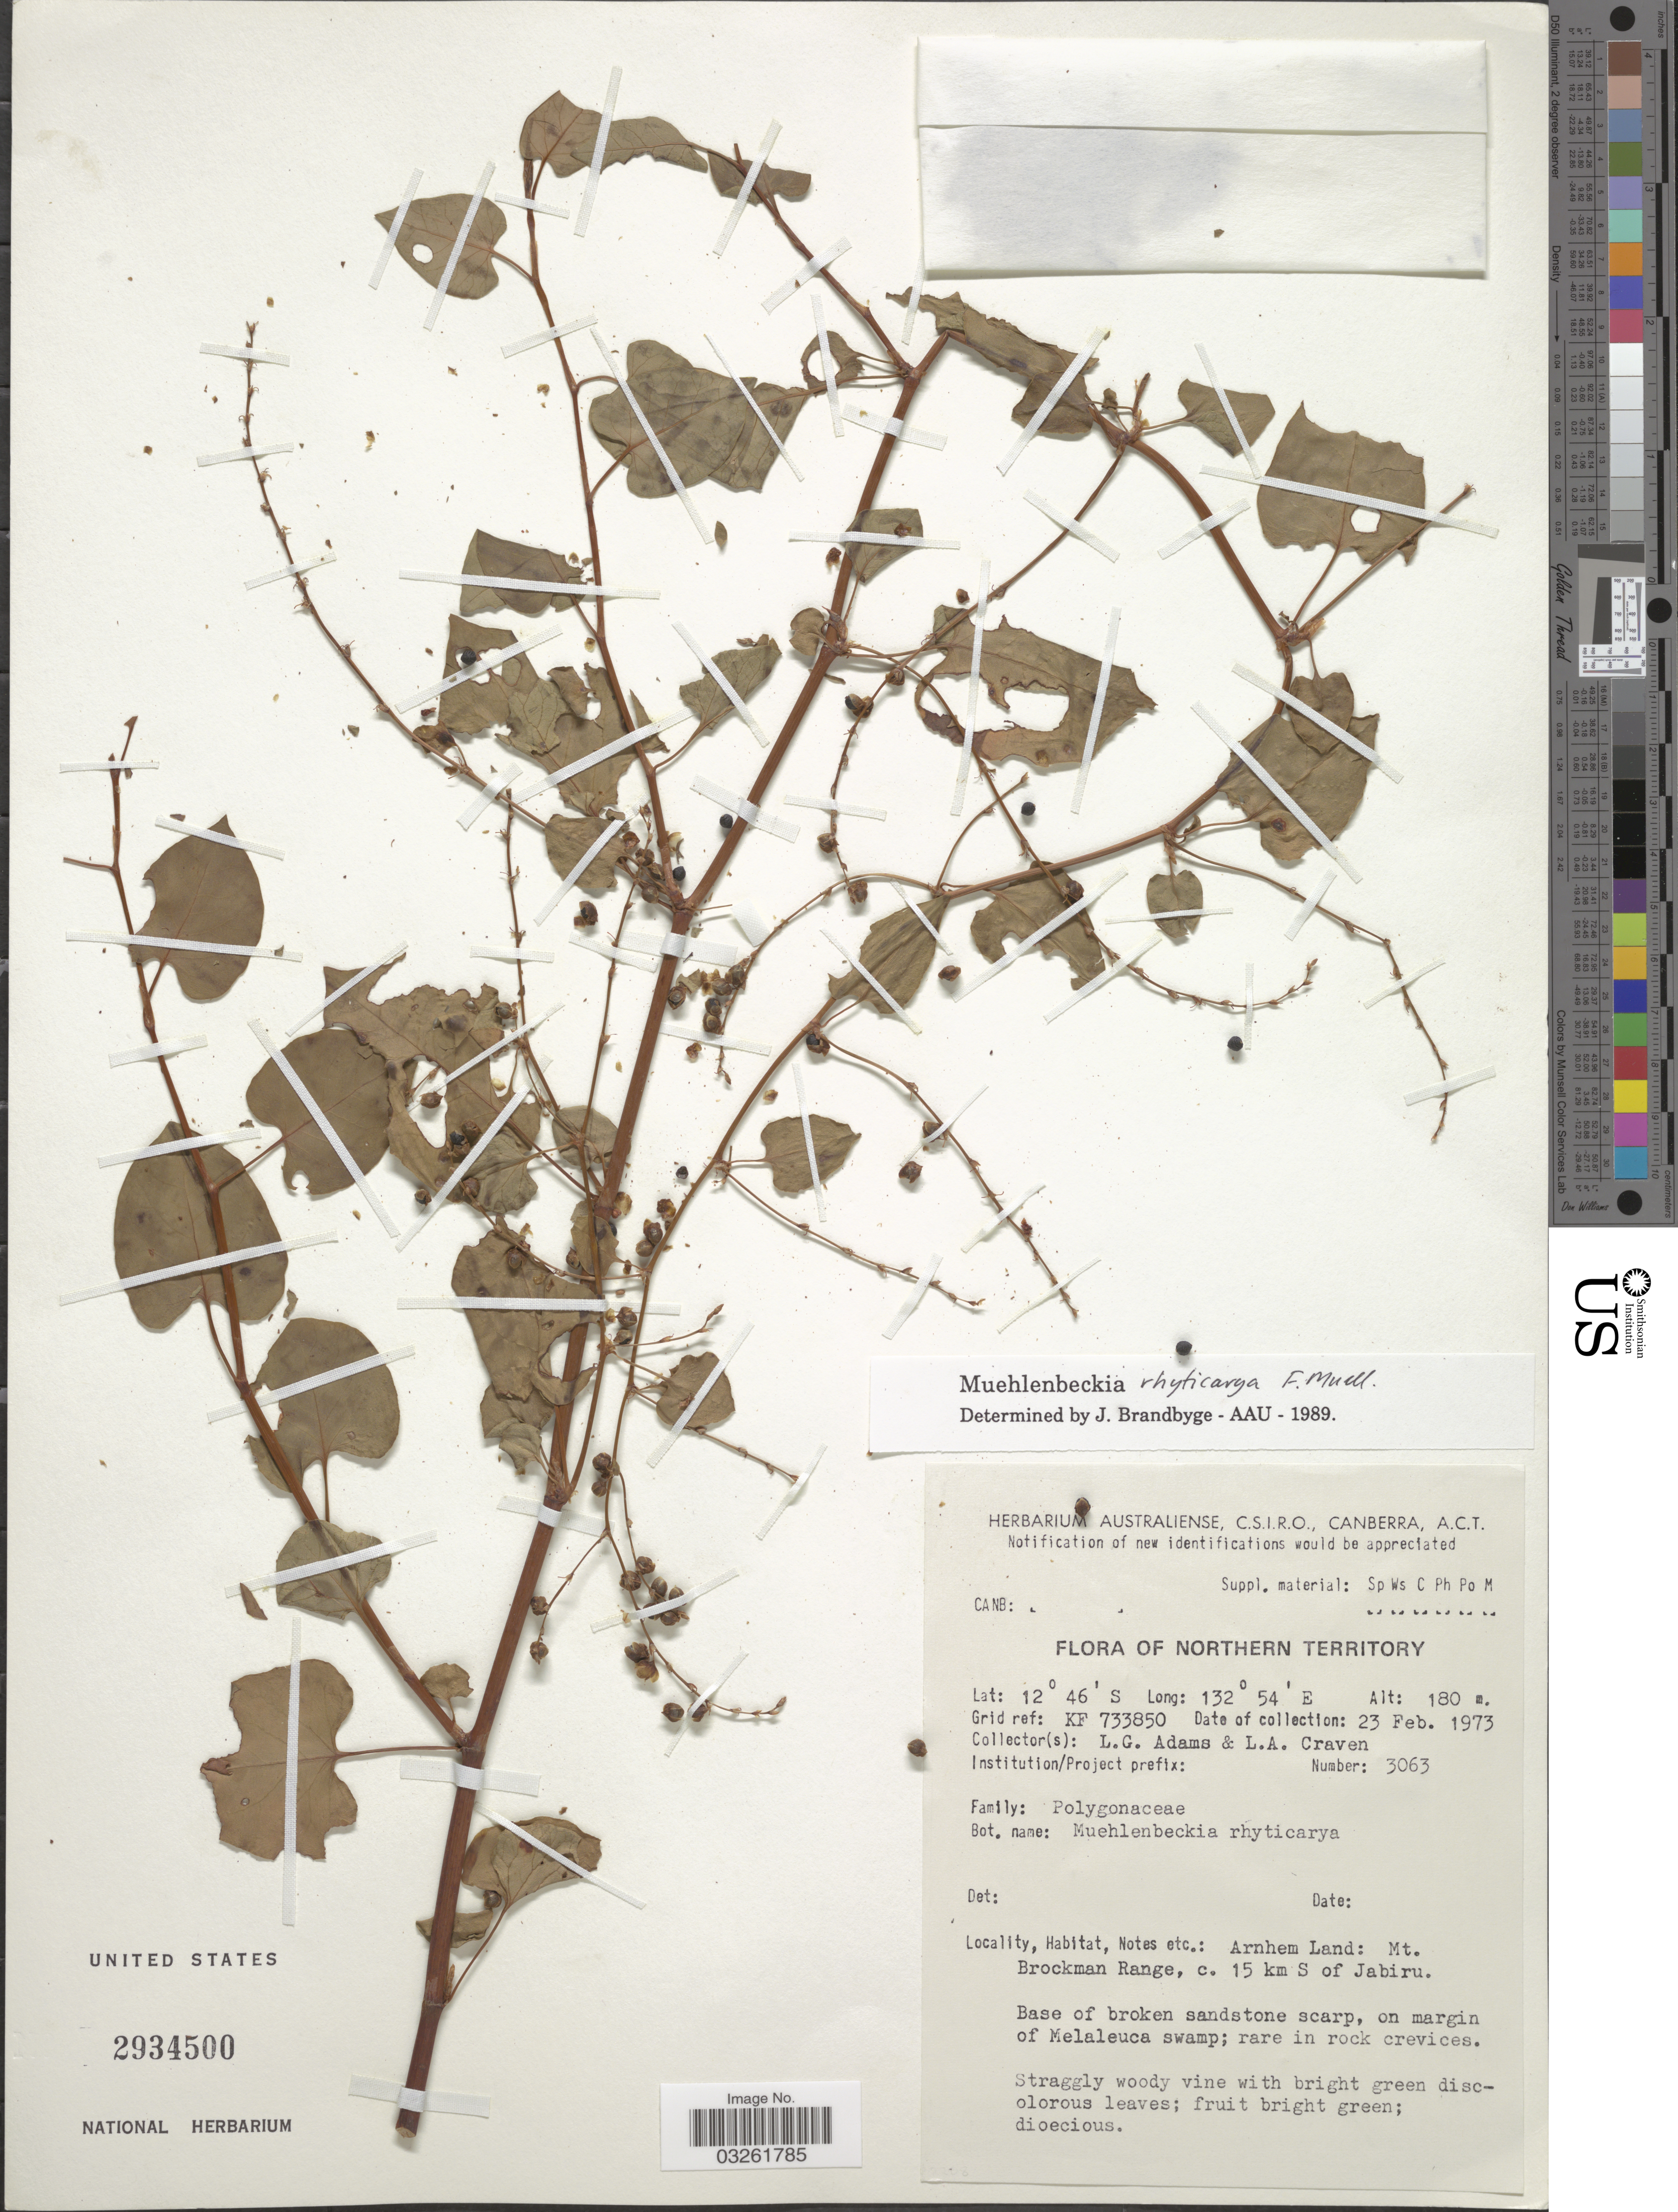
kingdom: Plantae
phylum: Tracheophyta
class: Magnoliopsida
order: Caryophyllales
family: Polygonaceae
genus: Muehlenbeckia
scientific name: Muehlenbeckia rhyticarya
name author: F. Muell.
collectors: L. G. Adams & L. A. Craven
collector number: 3063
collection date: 1973-02-23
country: Australia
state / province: Northern Territory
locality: Grid ref: KF 733850. Arnhem Land: Mt. Brockman Range, c. 15 km S of Jaribu.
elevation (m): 180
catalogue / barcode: US 2934500